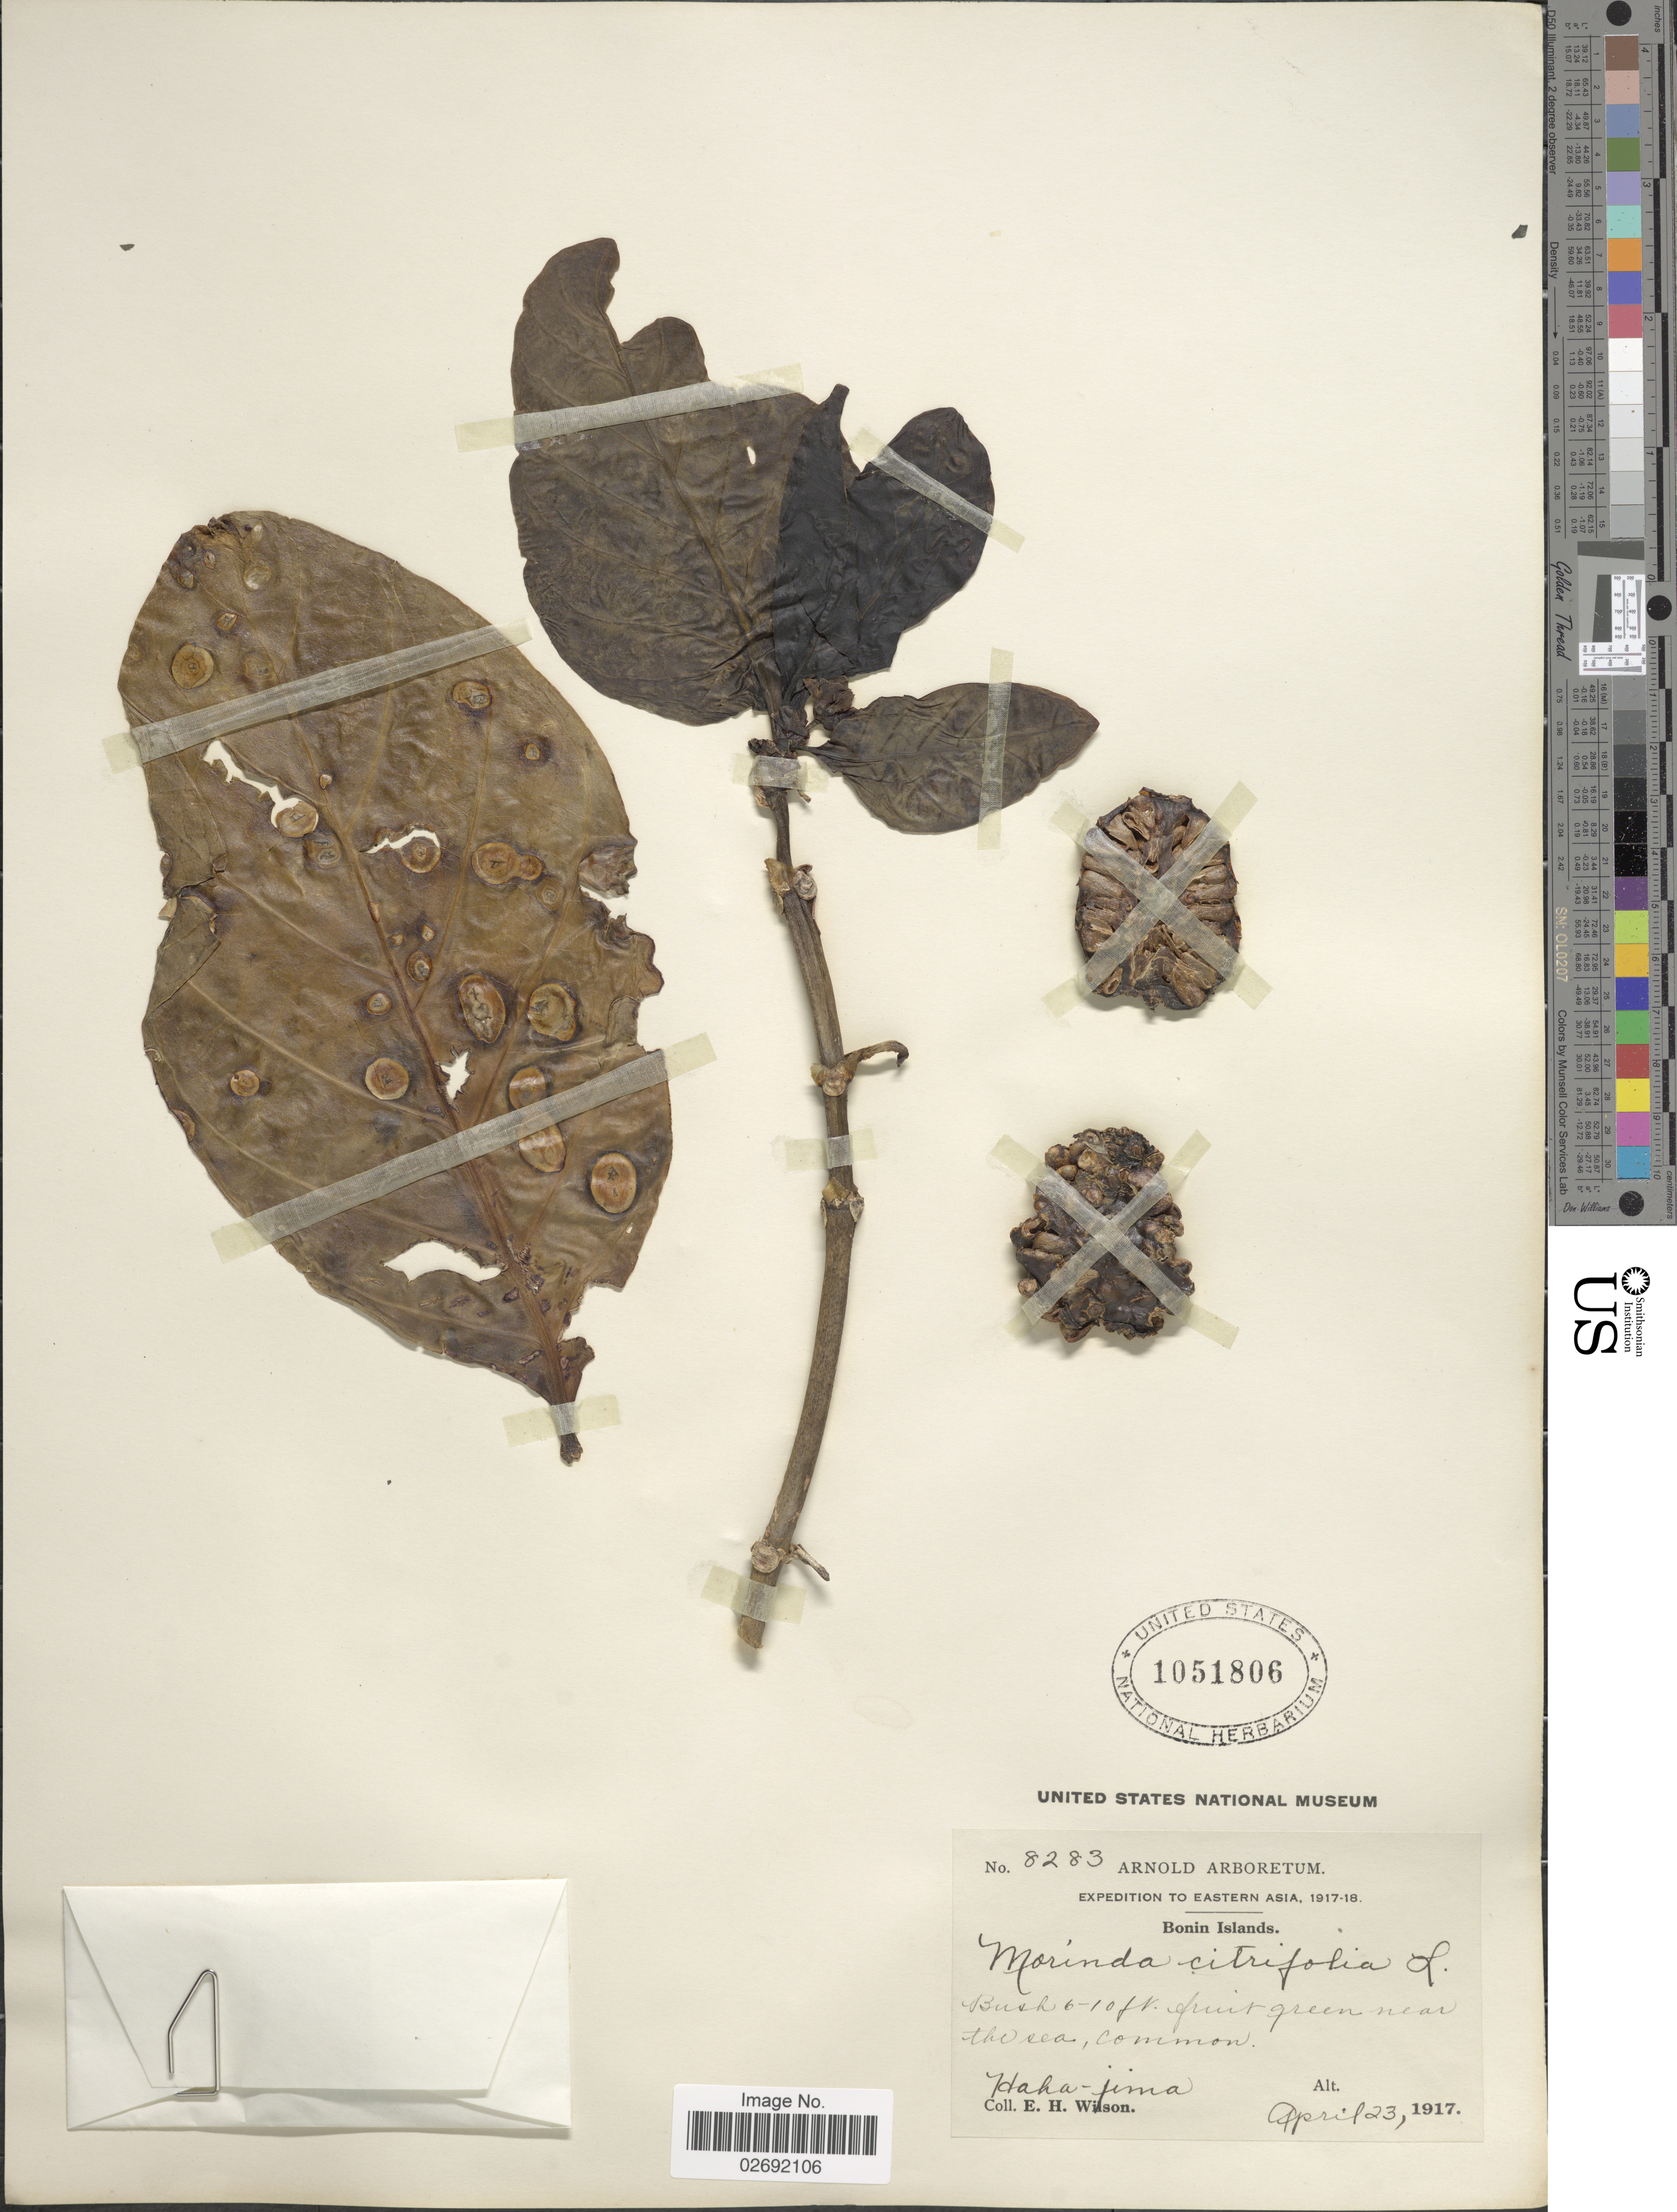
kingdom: Plantae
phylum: Tracheophyta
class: Magnoliopsida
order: Gentianales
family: Rubiaceae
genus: Morinda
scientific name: Morinda citrifolia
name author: L.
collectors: E. Wilson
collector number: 8283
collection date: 1917-04-23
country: Japan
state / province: Tokyo, Federal City of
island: Bonin Islands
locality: Eastern Asia, Bonin Islands, near the sea, common, Haka-jima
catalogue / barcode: US 1051806